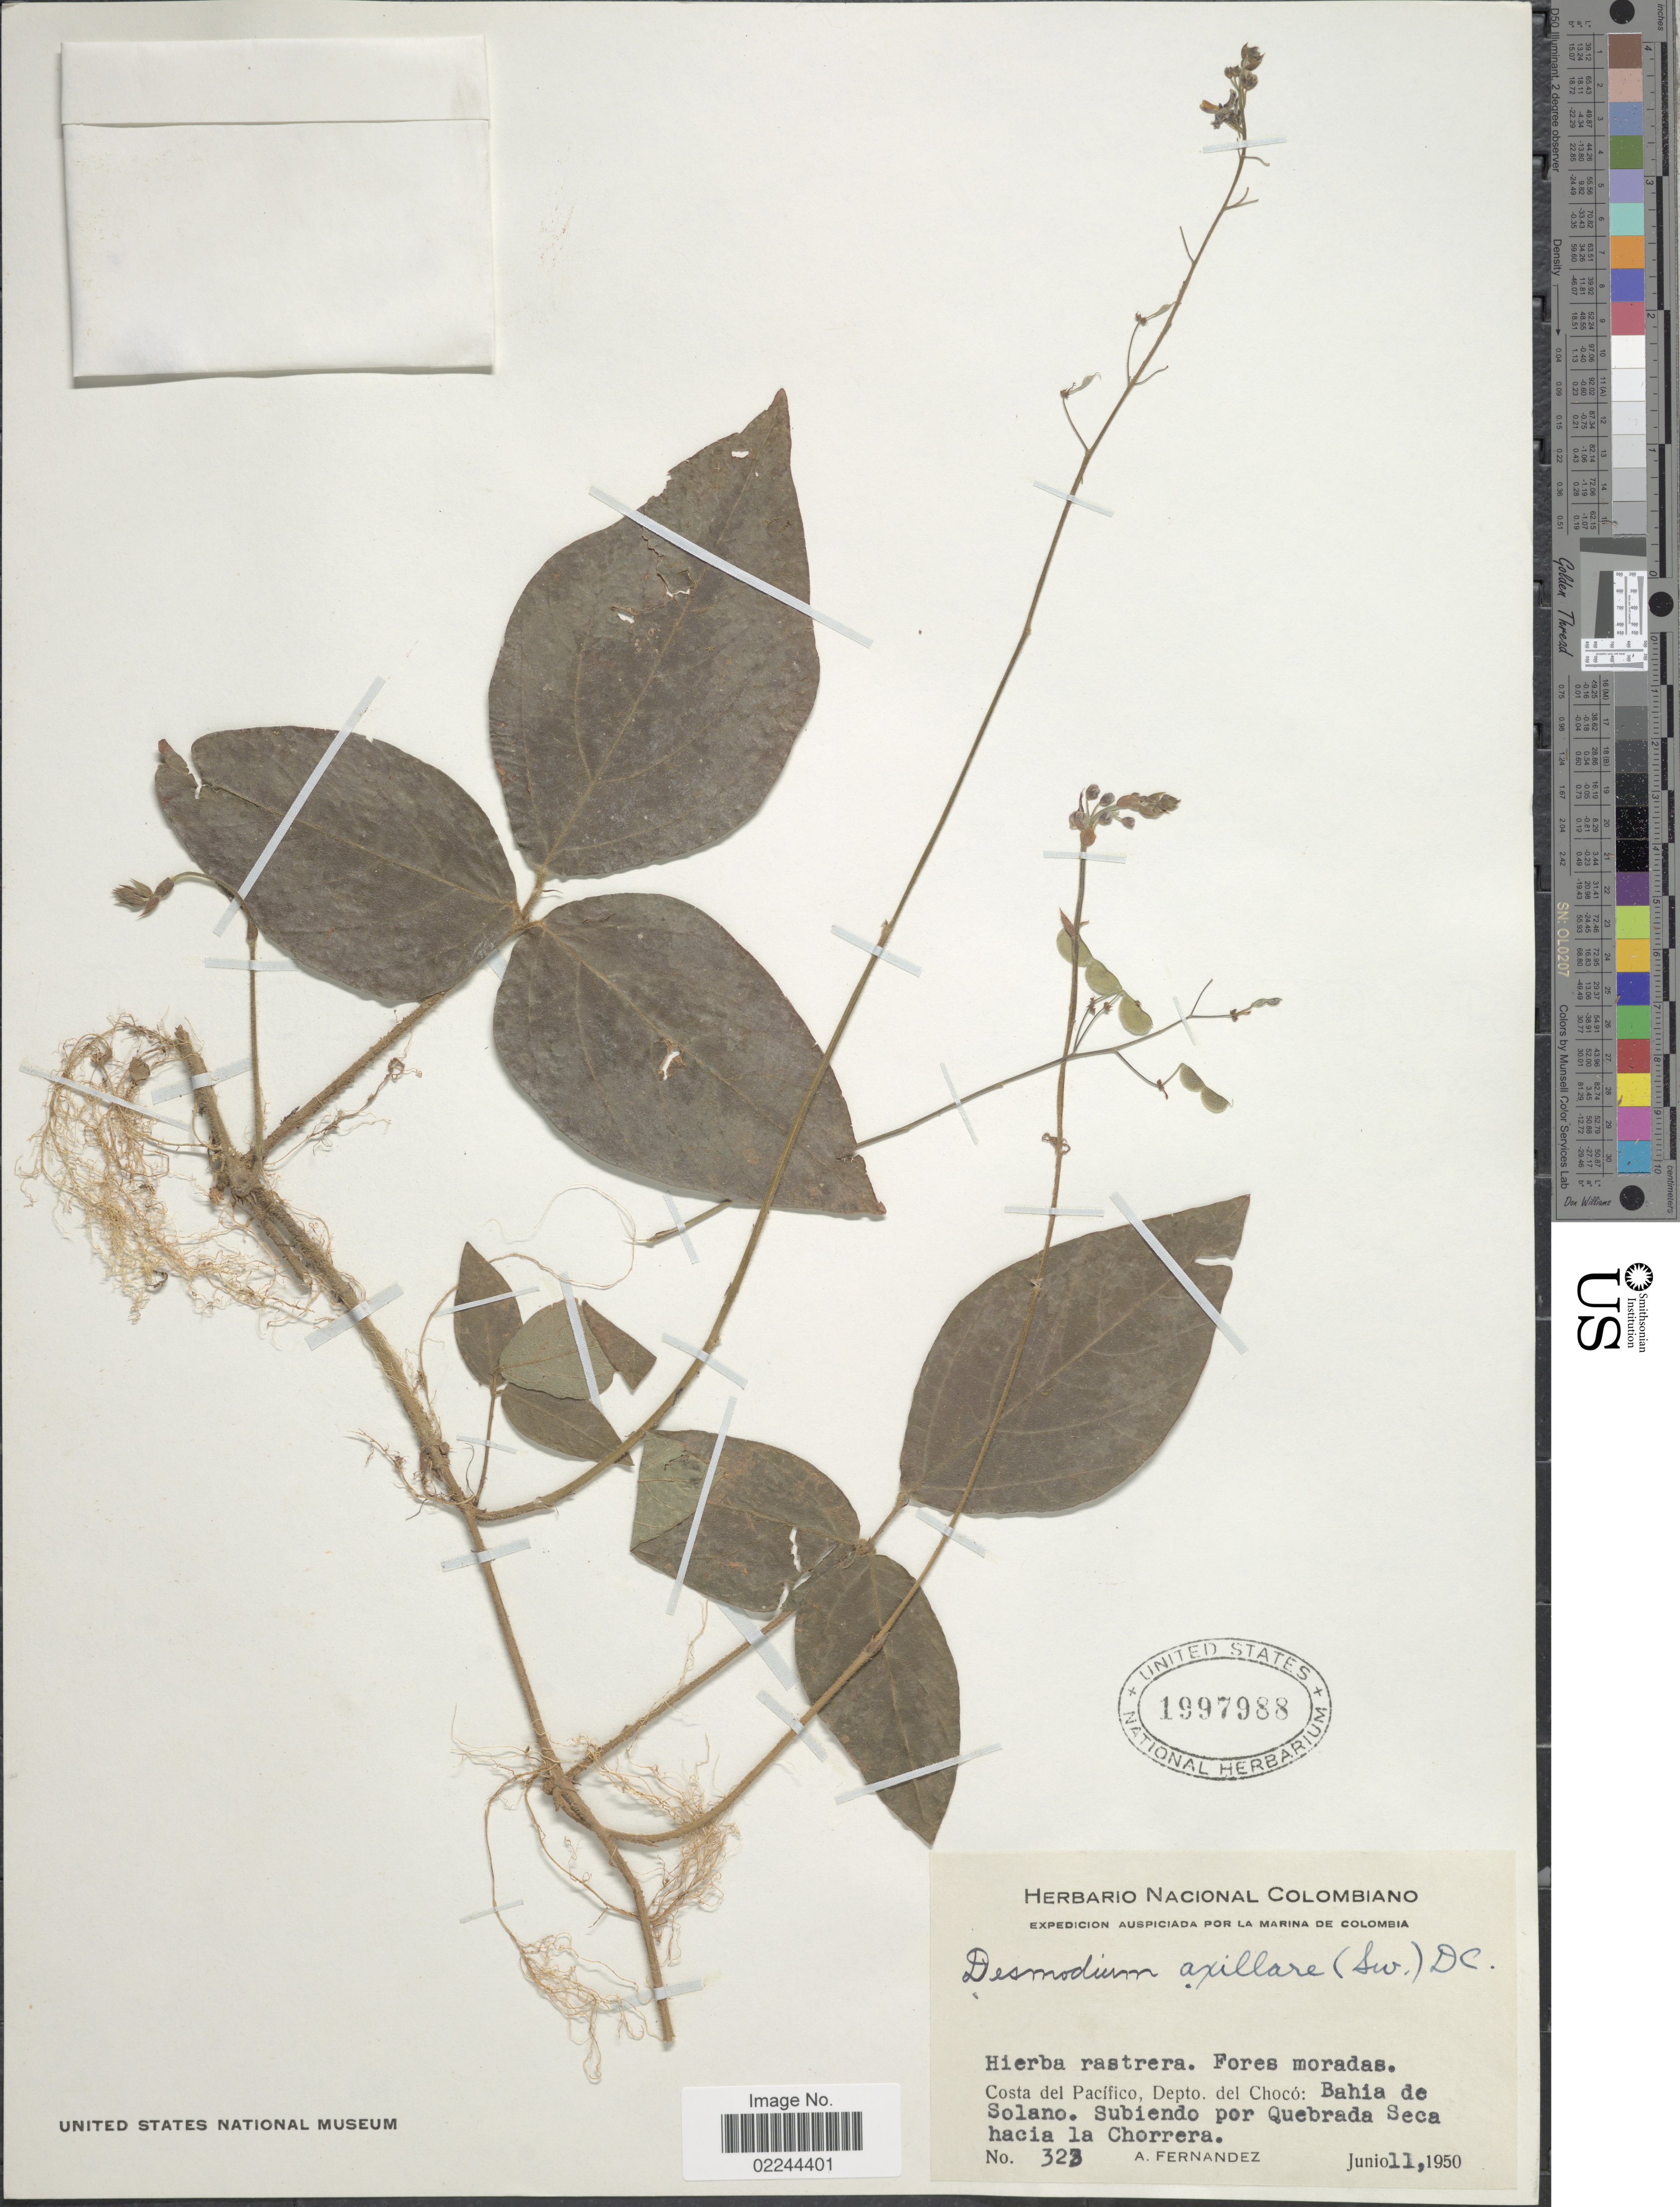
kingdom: Plantae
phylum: Tracheophyta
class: Magnoliopsida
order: Fabales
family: Fabaceae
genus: Desmodium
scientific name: Desmodium axillare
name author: (Sw.) DC.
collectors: A. Fernandez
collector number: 323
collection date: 1950-06-11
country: Colombia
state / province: Chocó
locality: Costa del Pacifico, Depto. del Choco: Bahia de Solano. Suebiendo por Quebrada Seca hacia la Chorrera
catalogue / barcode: US 1997988